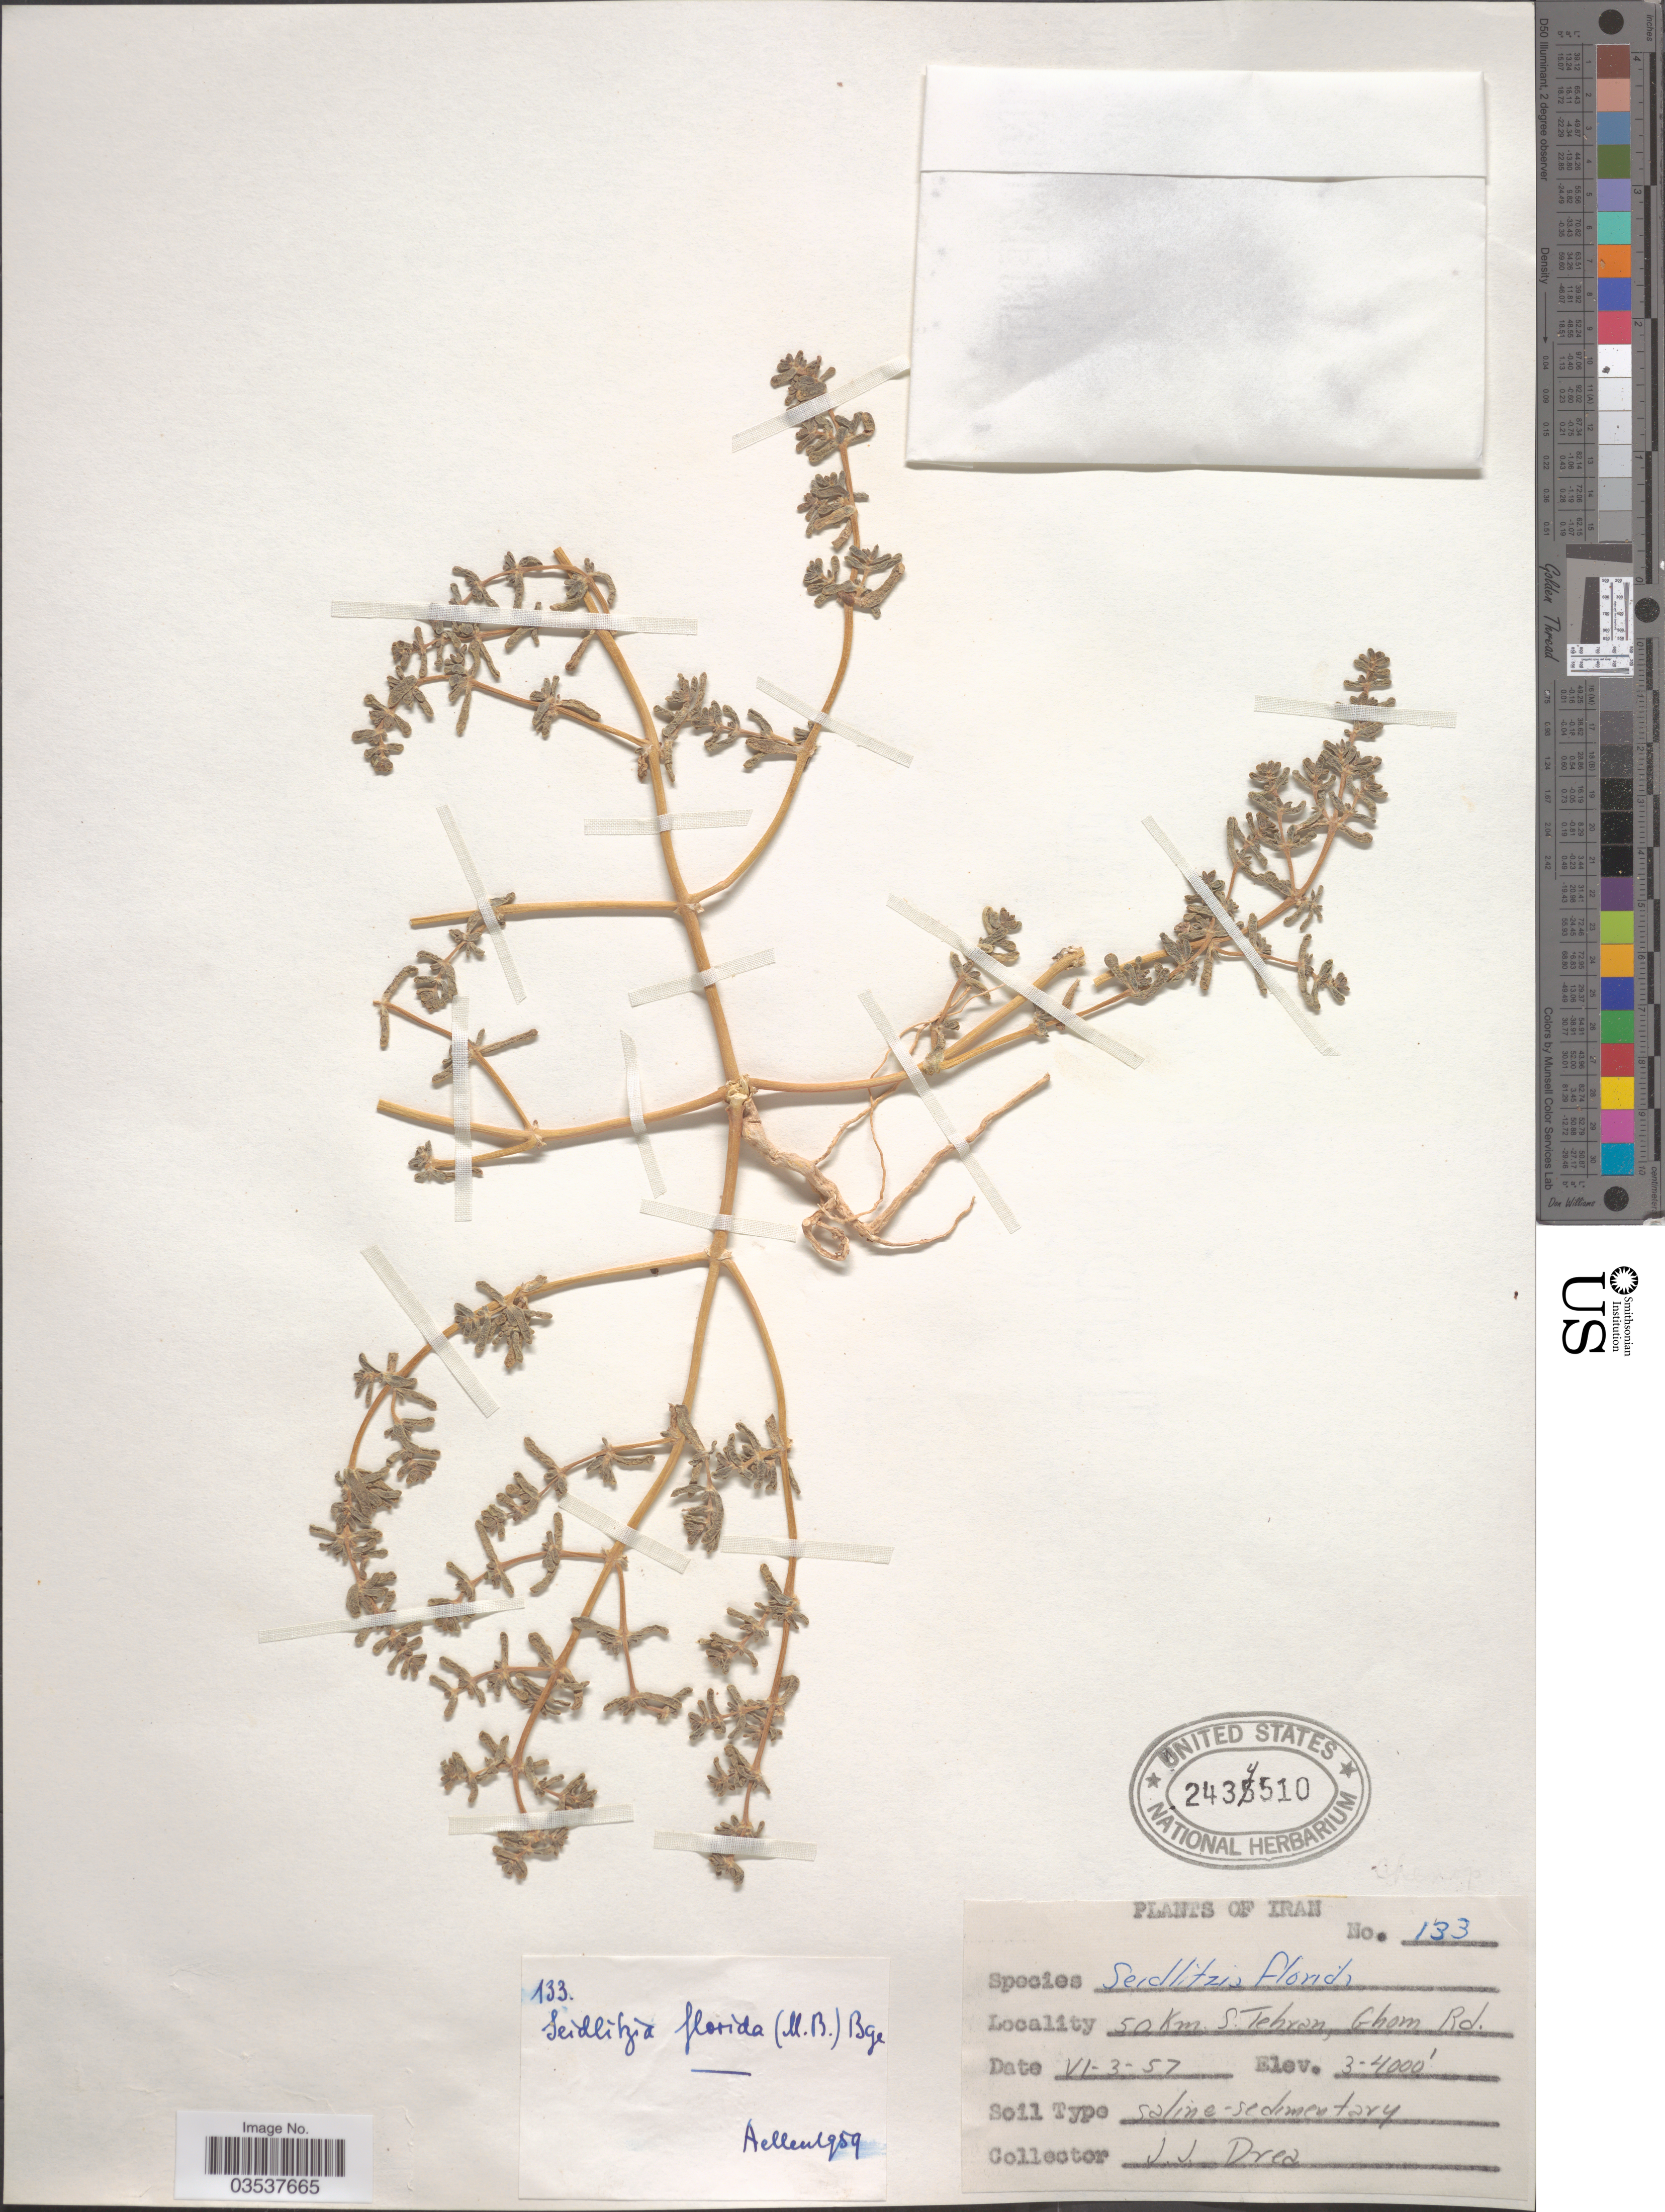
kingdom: Plantae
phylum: Tracheophyta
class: Magnoliopsida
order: Caryophyllales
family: Amaranthaceae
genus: Soda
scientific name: Soda florida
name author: (M. Bieb.) Akhani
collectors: J. Drea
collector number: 133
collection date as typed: Transcribed d/m/y: 3/6/57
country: Iran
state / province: Tehran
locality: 50 Km. S. Tehran, Ghom Rd.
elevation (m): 914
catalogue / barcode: US 2434510